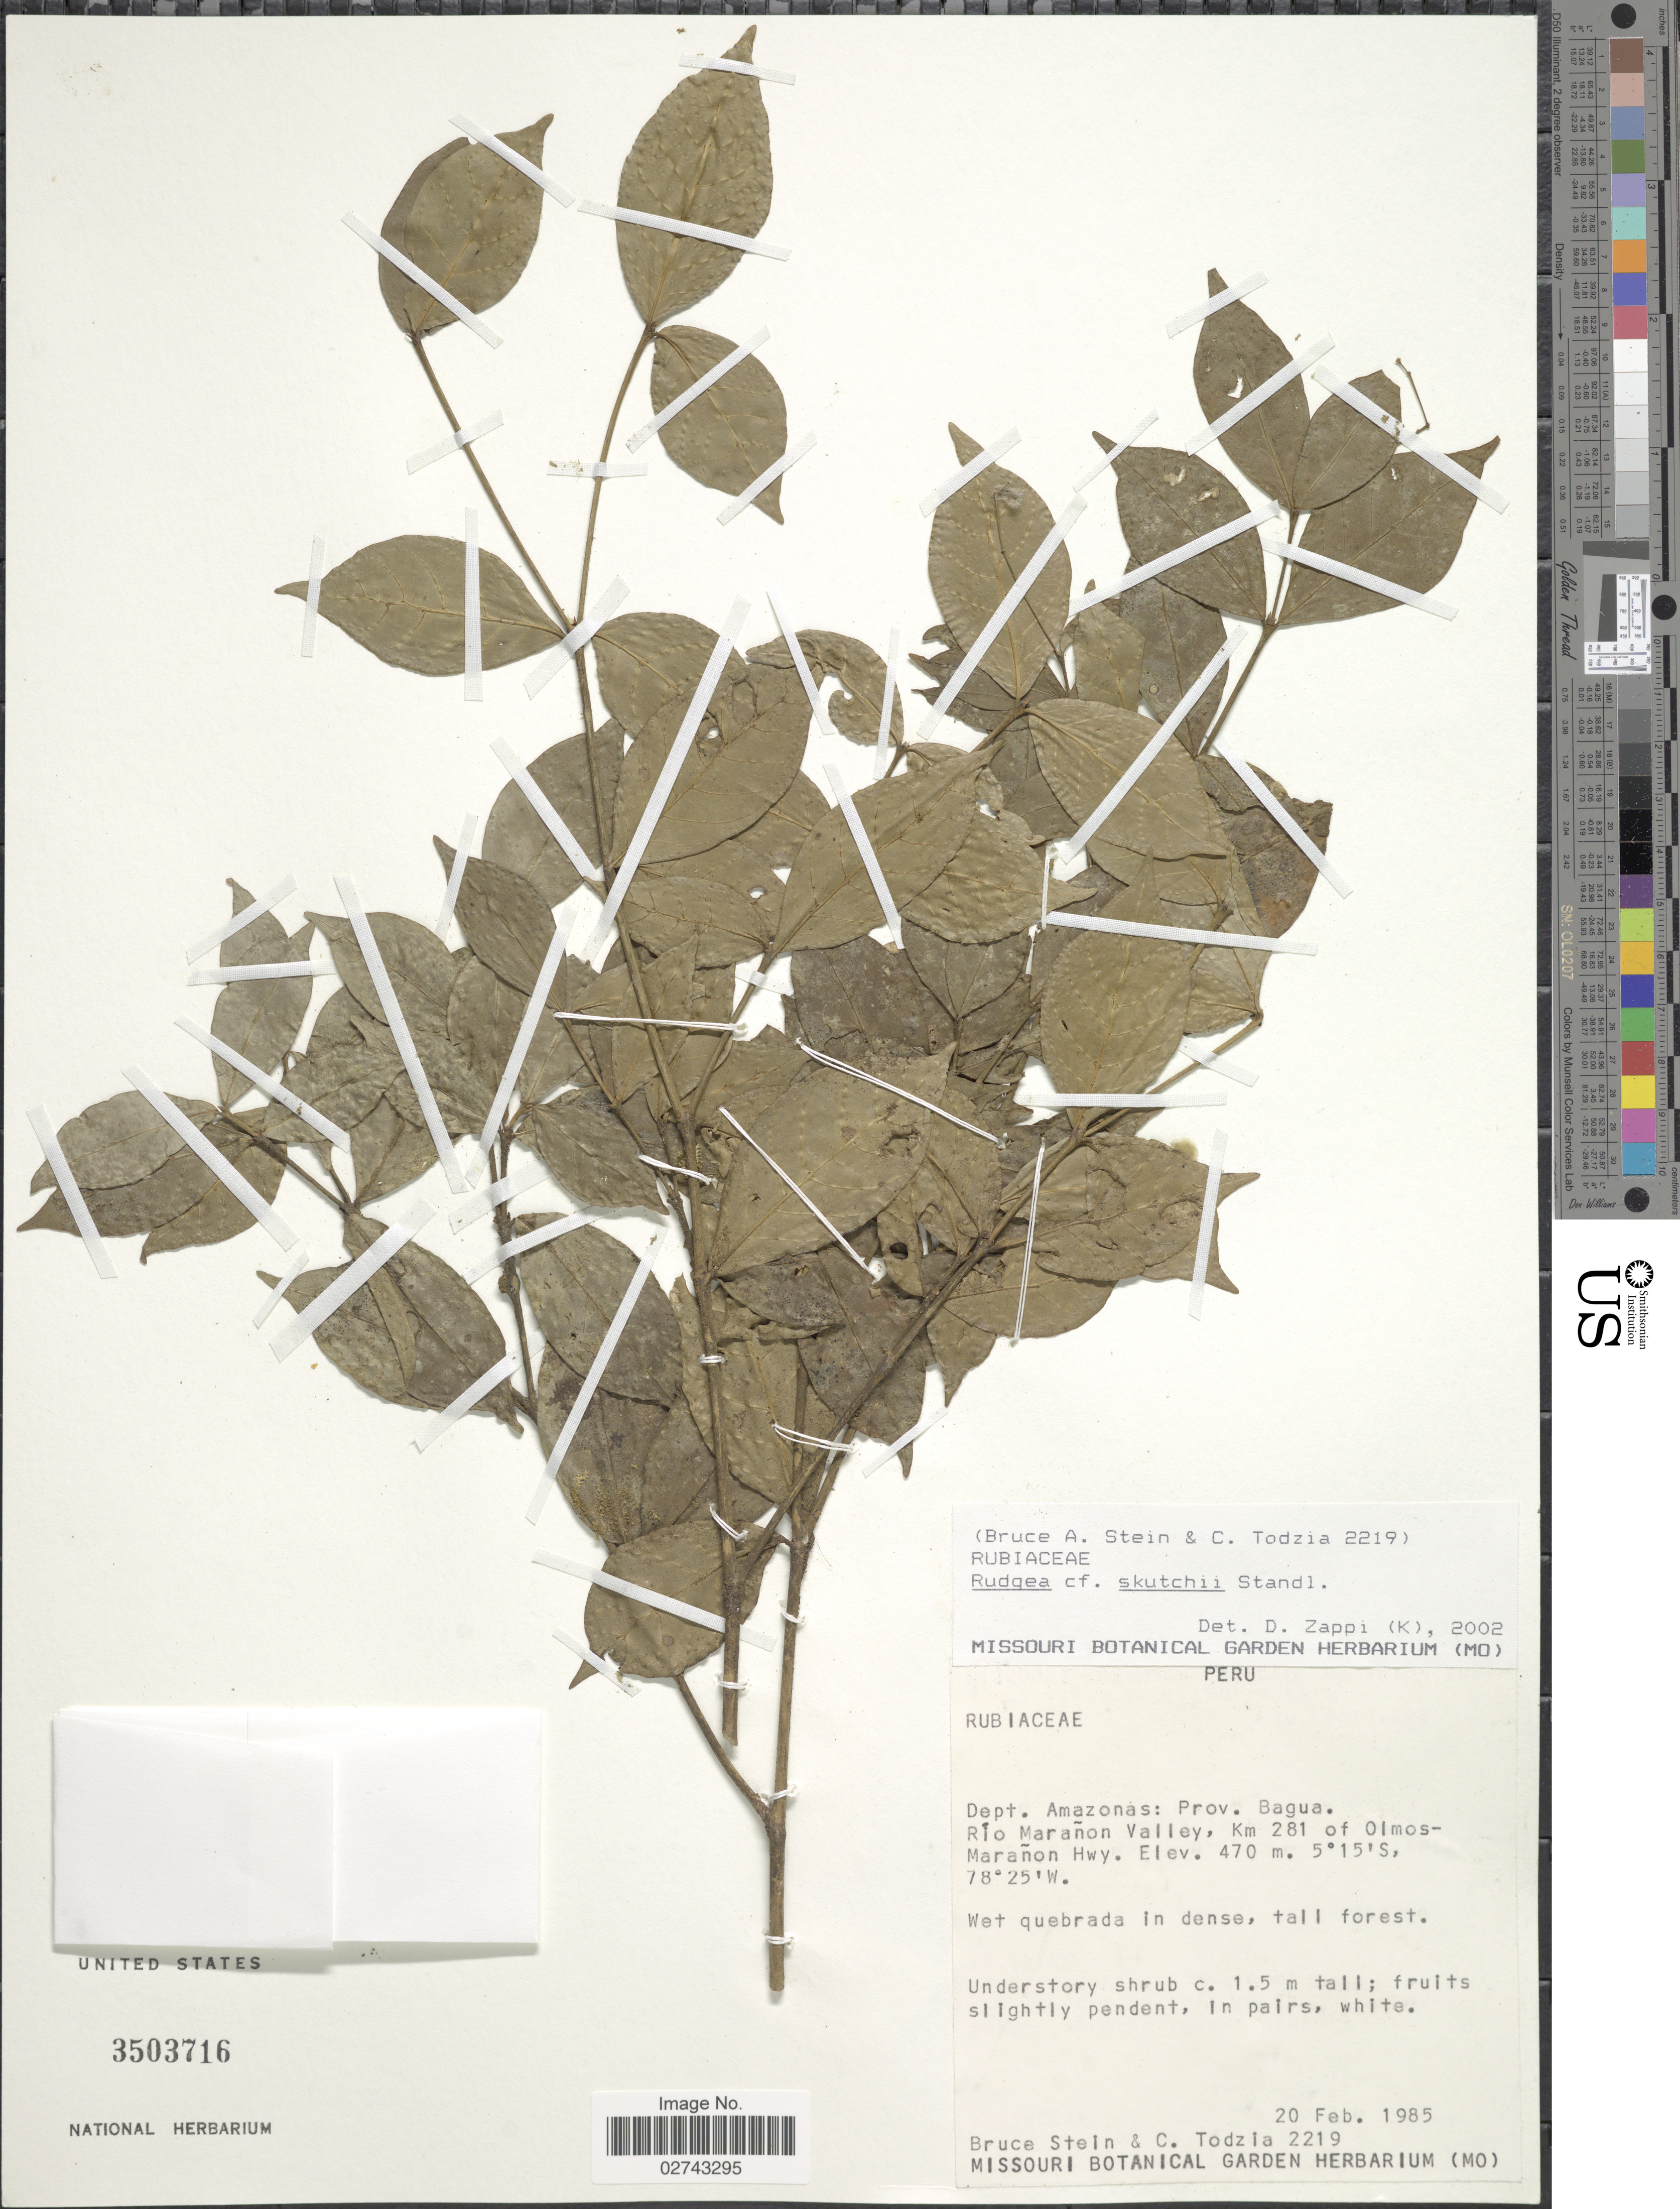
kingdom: Plantae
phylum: Tracheophyta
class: Magnoliopsida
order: Gentianales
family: Rubiaceae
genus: Rudgea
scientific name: Rudgea skutchii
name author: Standl.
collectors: B. A. Stein & C. A. Todzia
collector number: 2219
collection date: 1985-02-20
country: Peru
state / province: Amazonas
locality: Prov. Bagua, Rio Maranon Valley, Km 281 of Olmos-Maranon Hwy.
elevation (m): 470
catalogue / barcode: US 3503716